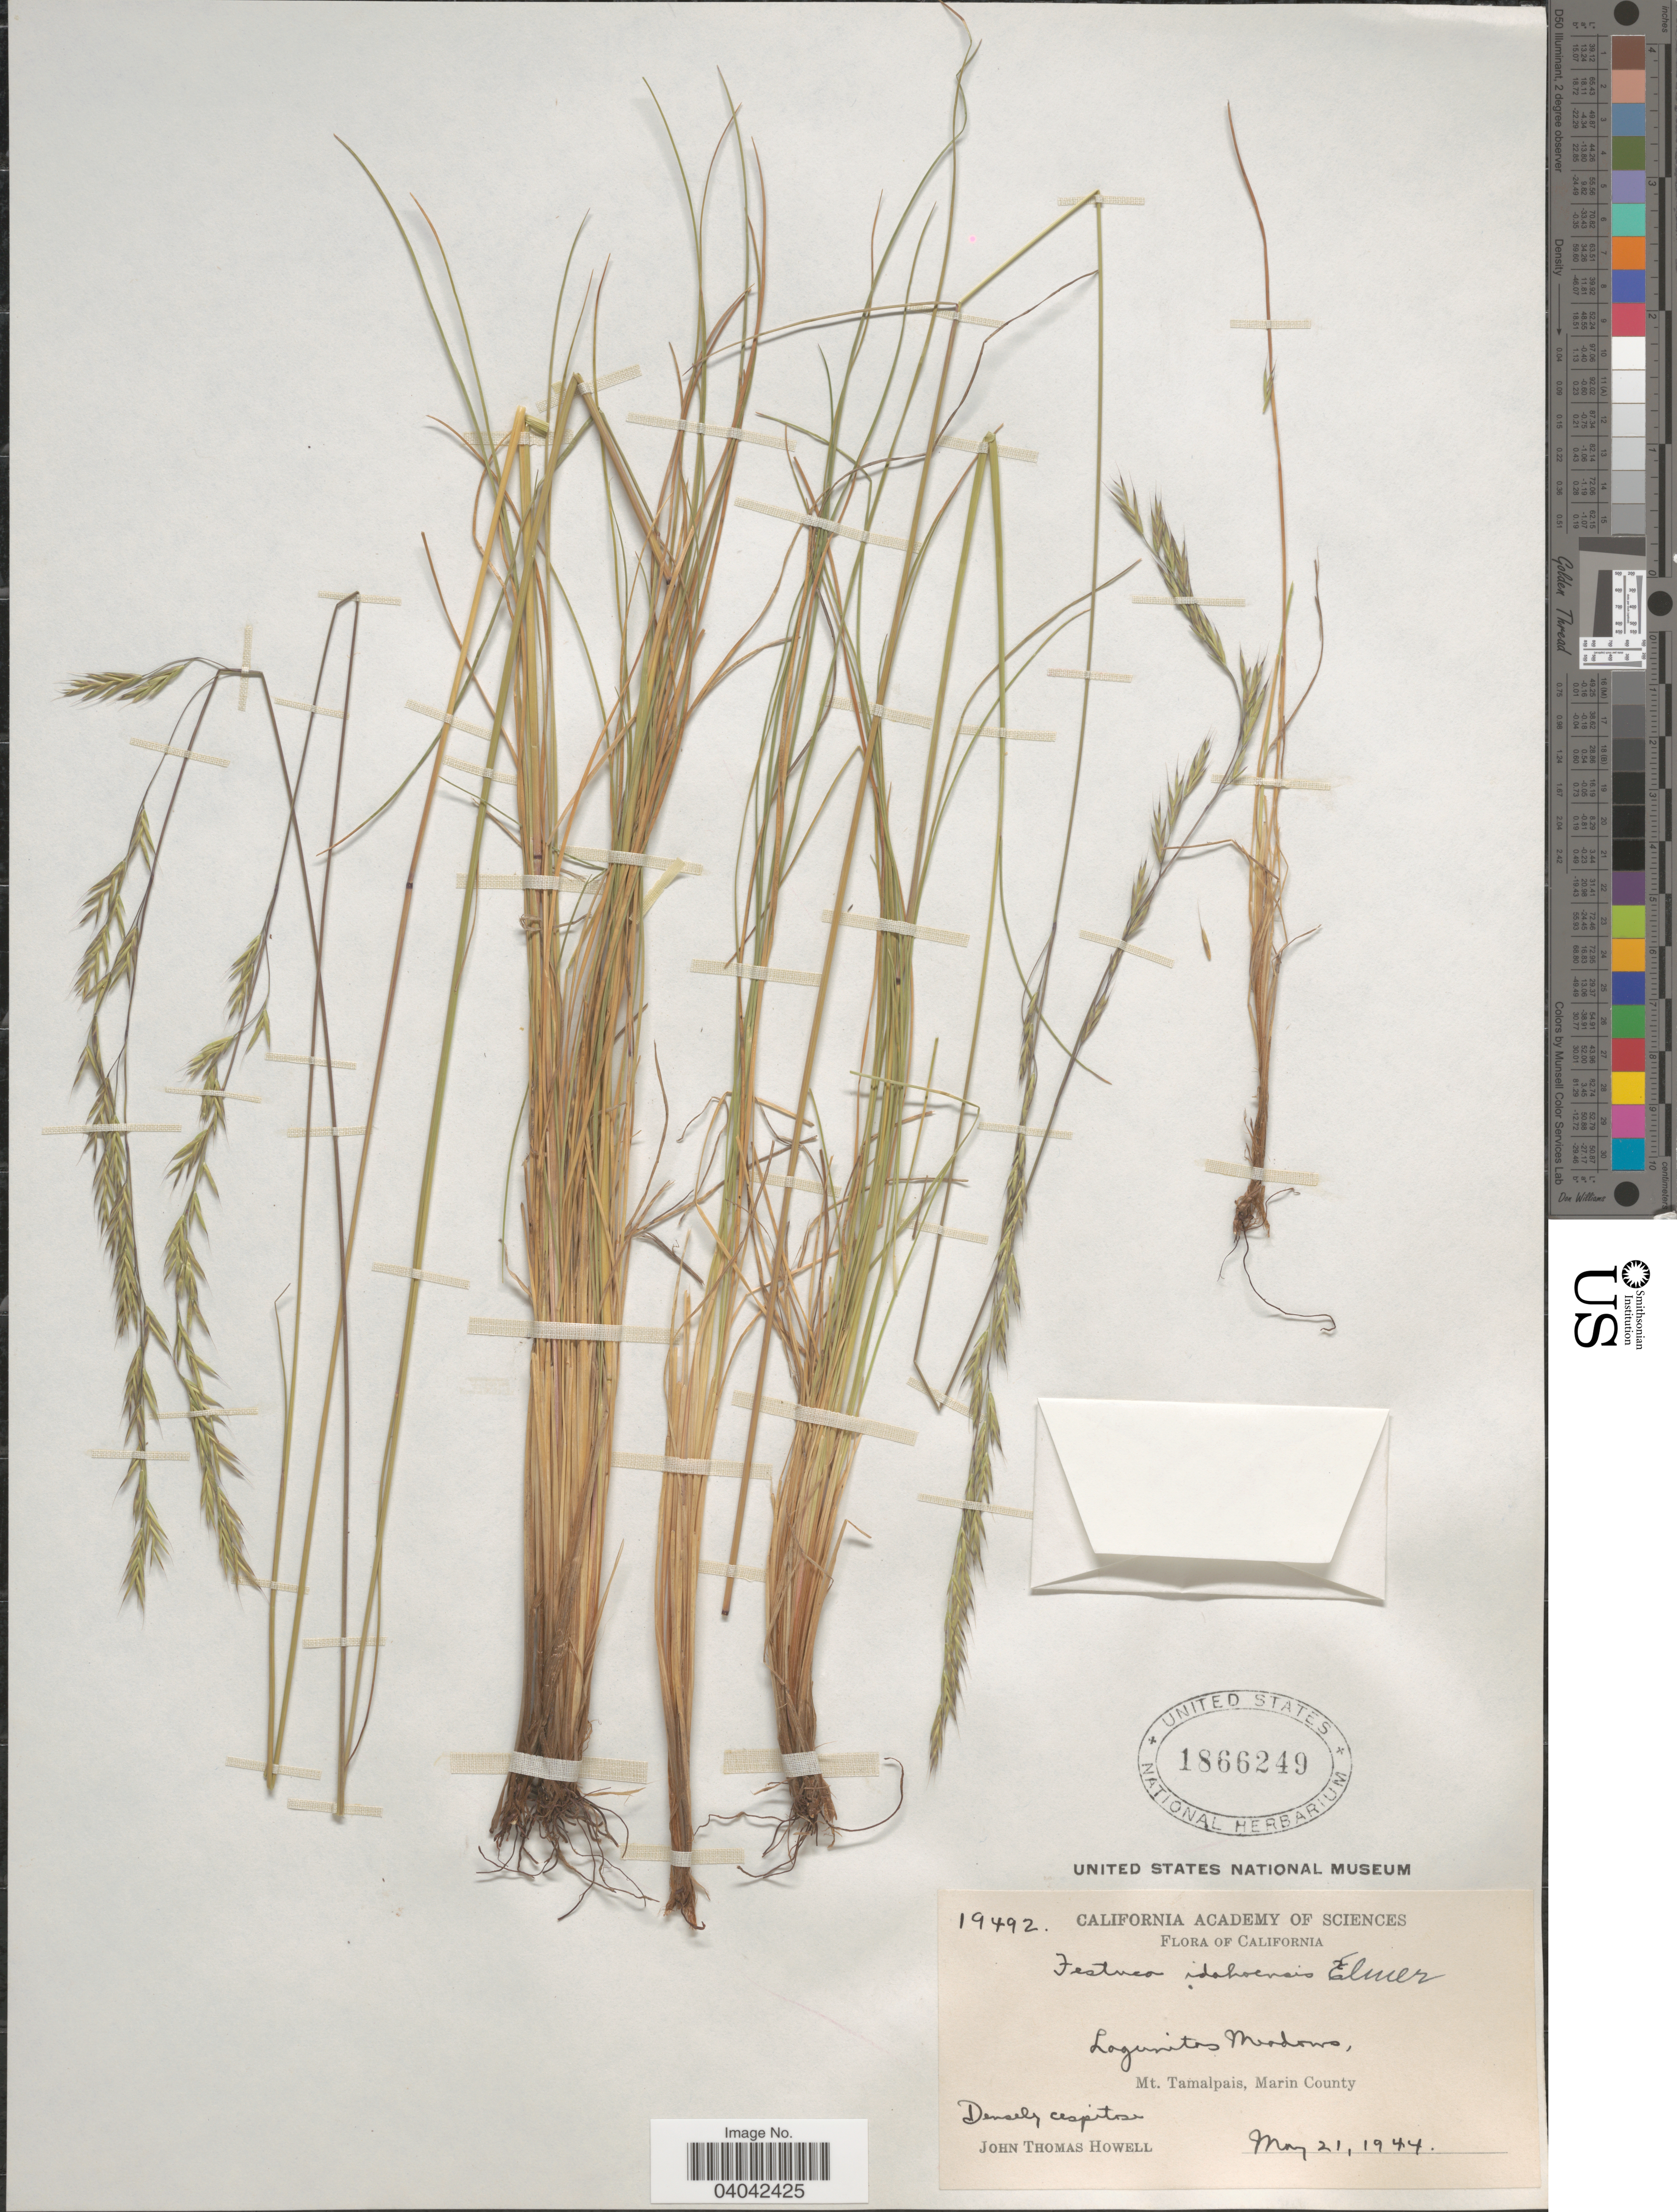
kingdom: Plantae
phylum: Tracheophyta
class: Liliopsida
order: Poales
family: Poaceae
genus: Festuca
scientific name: Festuca idahoensis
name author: Elmer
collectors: J. T. Howell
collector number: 19492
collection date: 1944-05-21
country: United States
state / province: California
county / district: Marin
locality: Lagunitas Meadows, Mt. Tamalpais, Marin County.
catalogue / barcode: US 1866249